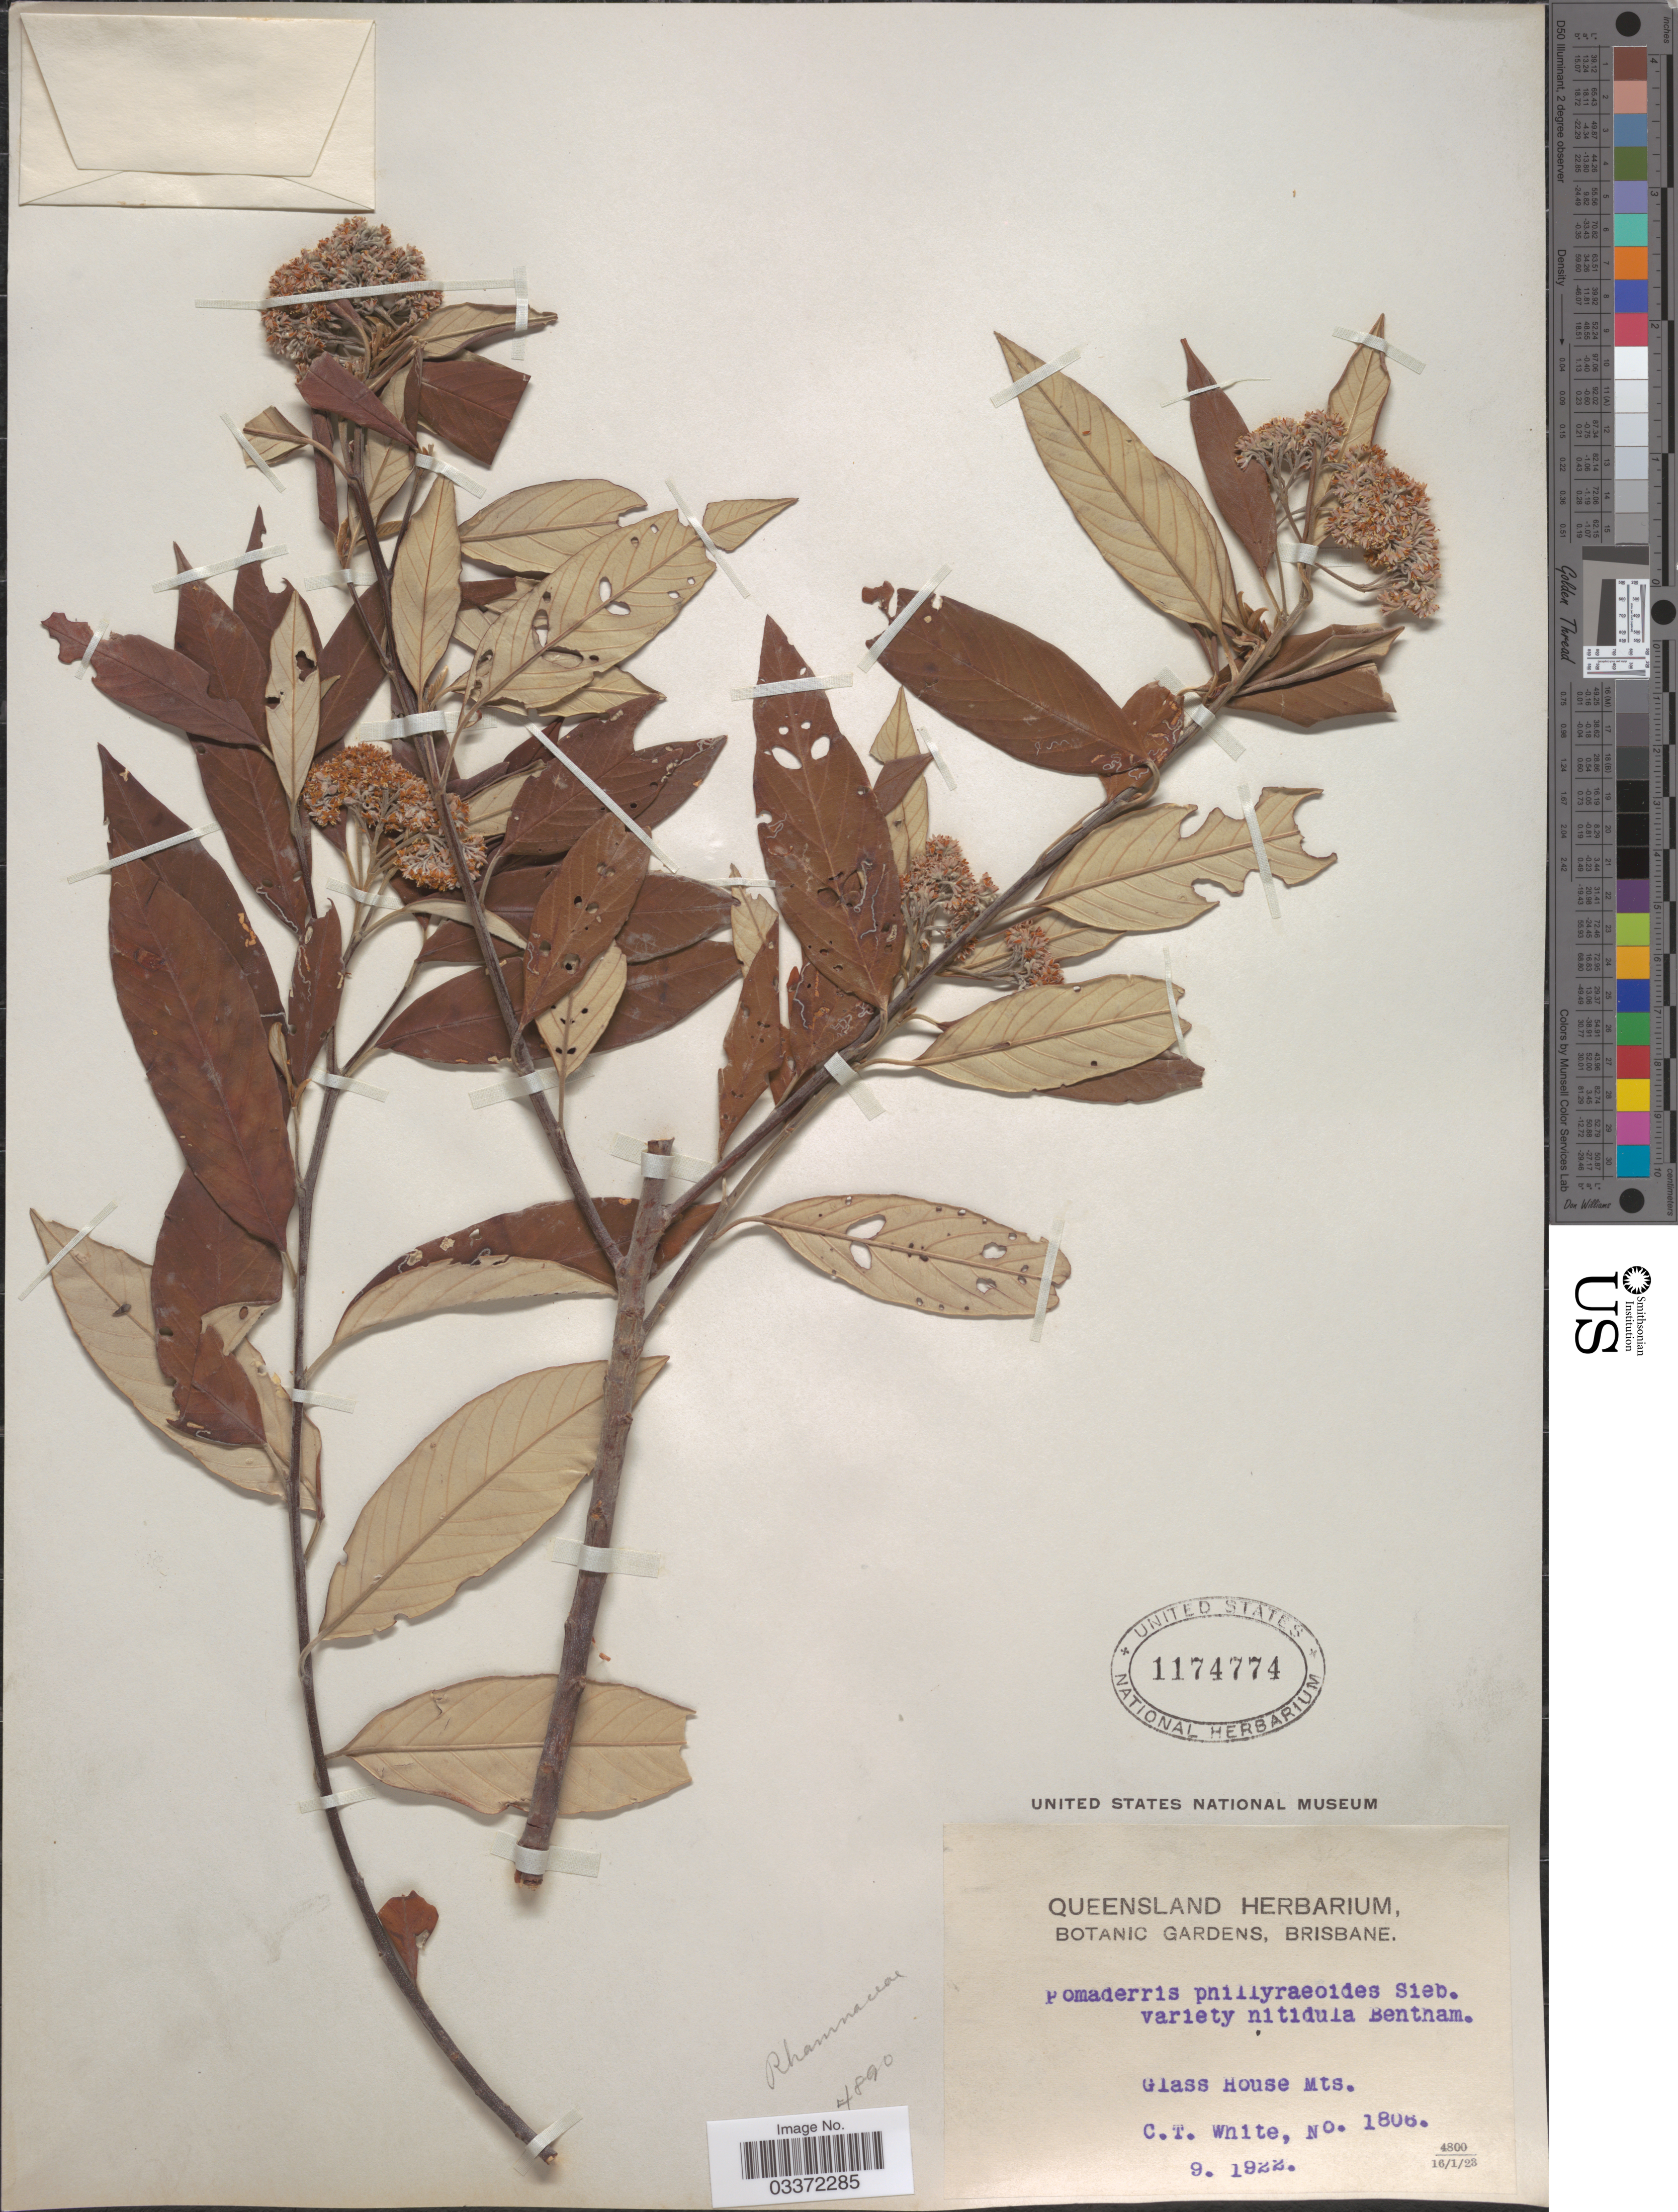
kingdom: Plantae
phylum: Tracheophyta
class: Magnoliopsida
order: Rosales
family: Rhamnaceae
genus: Pomaderris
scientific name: Pomaderris phyllirioides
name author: DC.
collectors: C. T. White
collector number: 1806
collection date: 1922-09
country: Australia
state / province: Queensland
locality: Glass House Mts.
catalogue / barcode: US 1174774